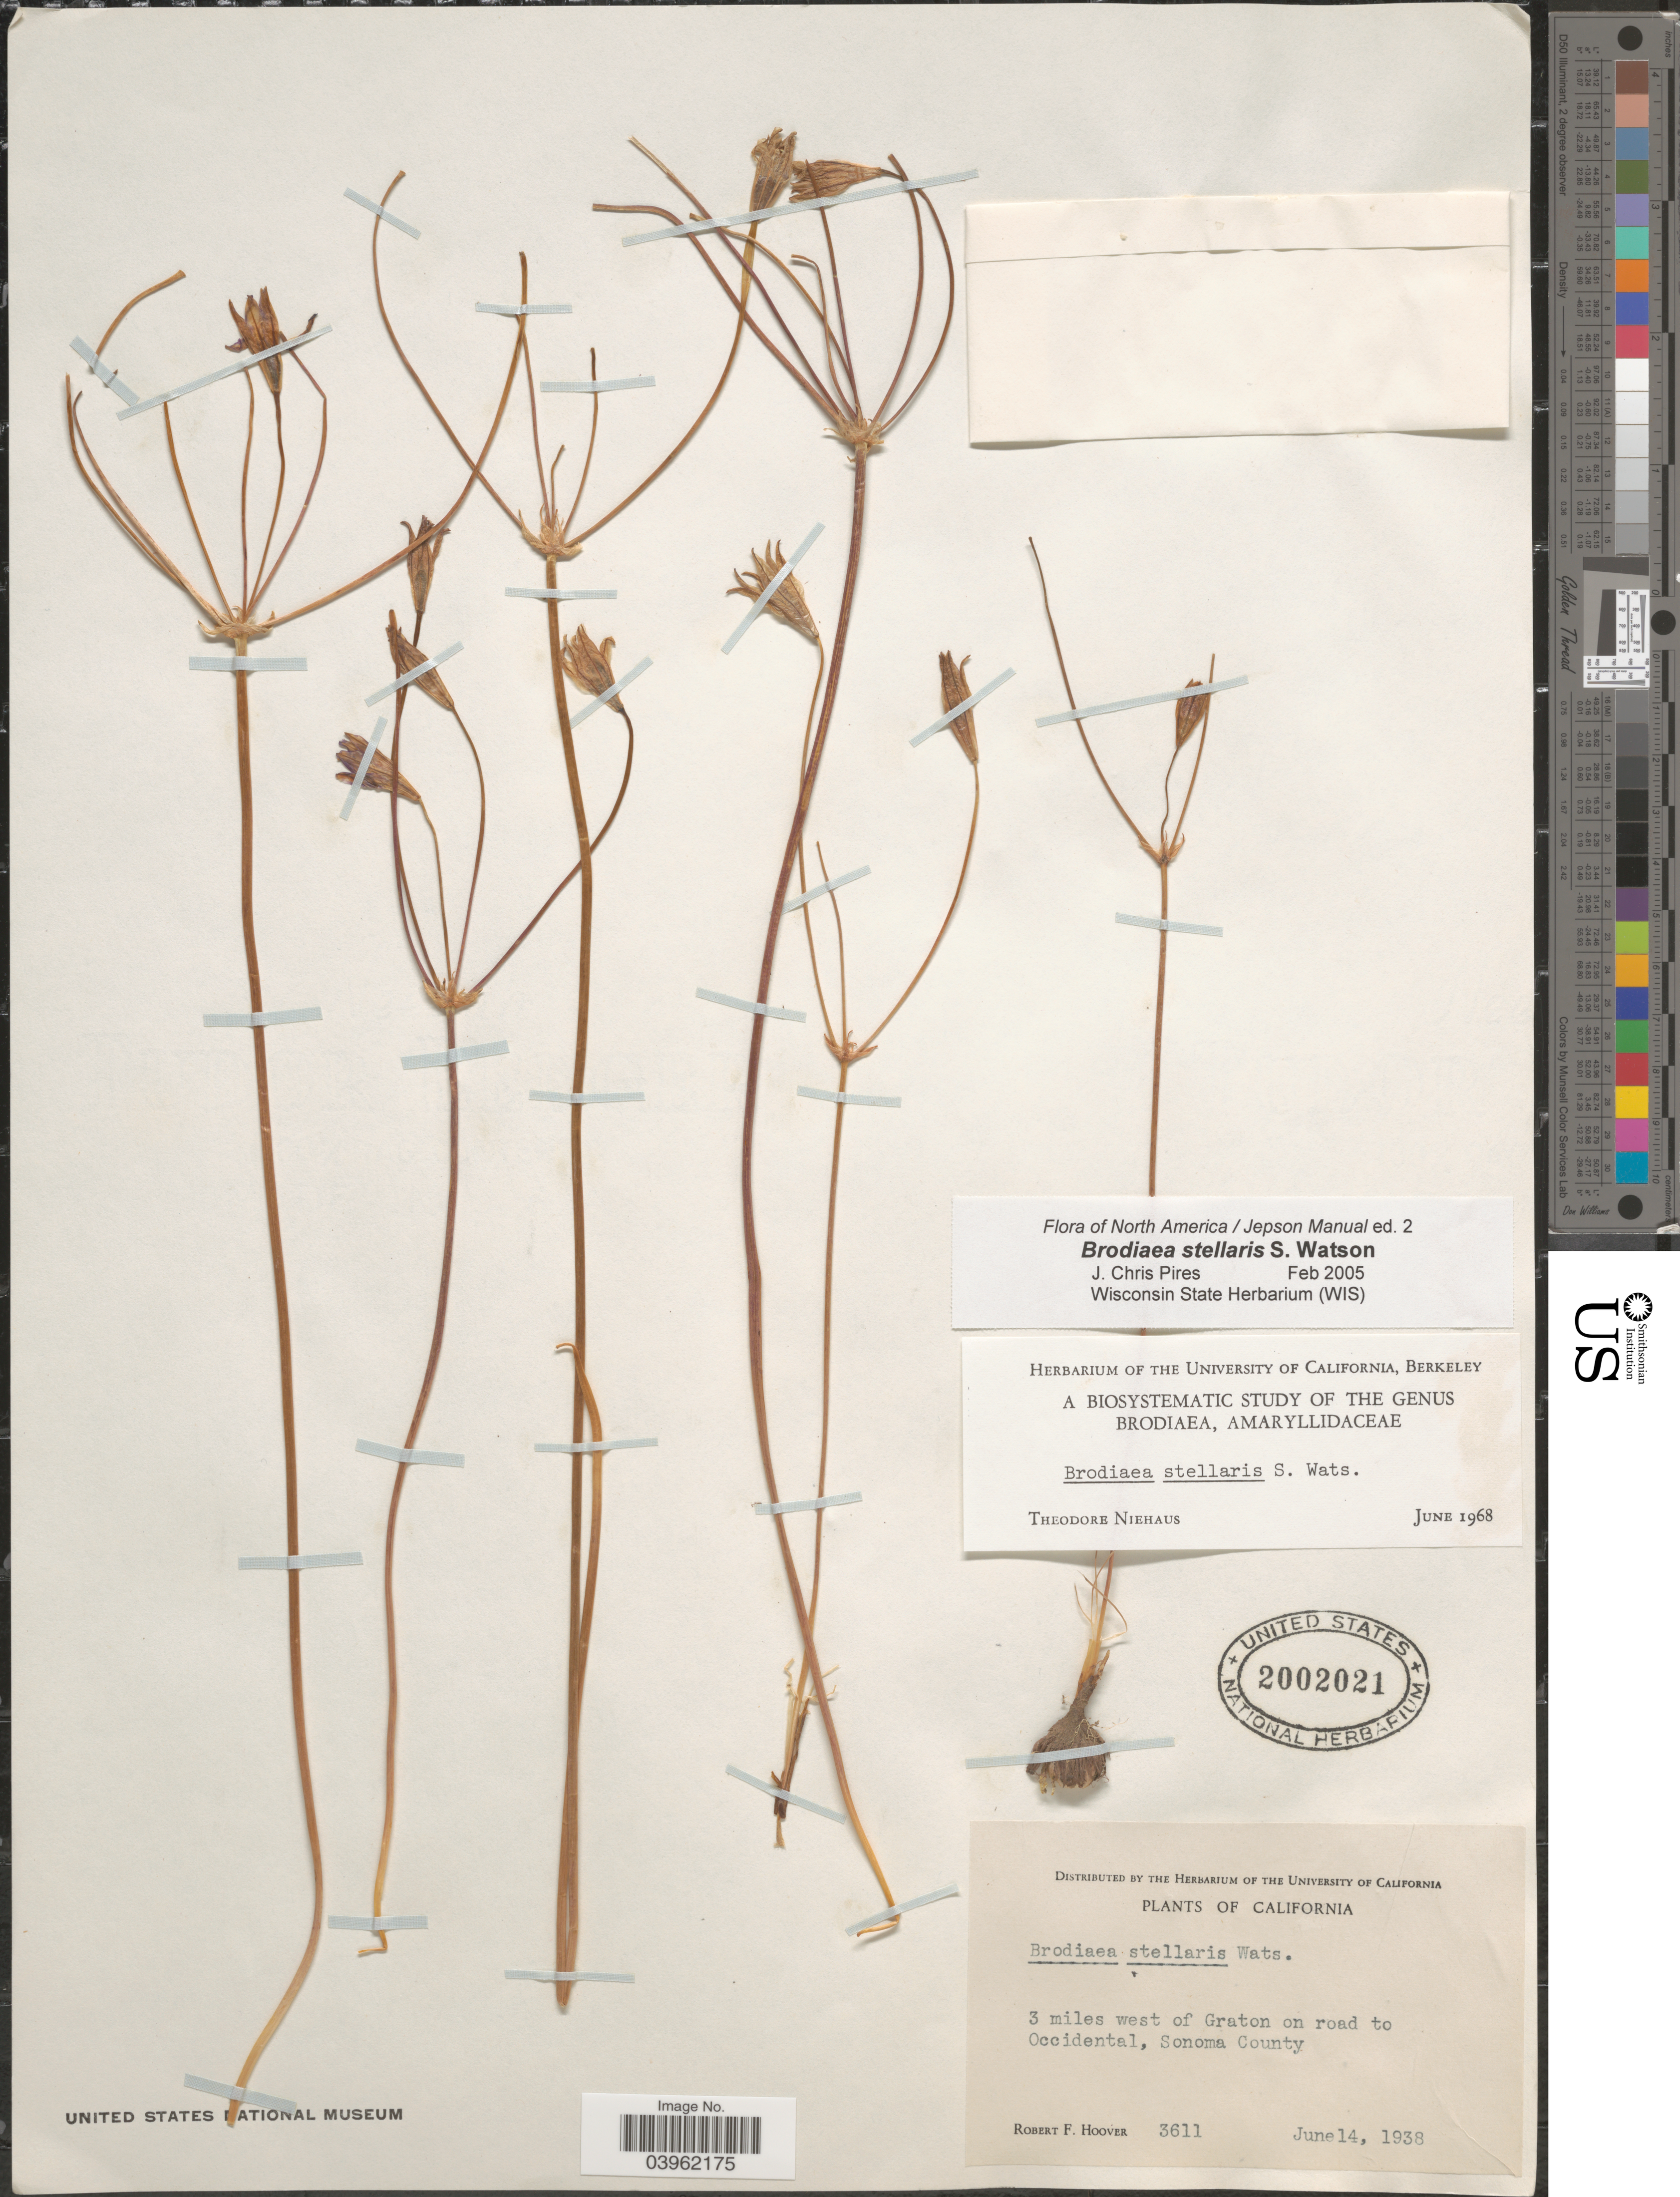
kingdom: Plantae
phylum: Tracheophyta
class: Liliopsida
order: Asparagales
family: Asparagaceae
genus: Brodiaea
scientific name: Brodiaea stellaris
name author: S. Watson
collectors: R. F. Hoover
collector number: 3611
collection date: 1938-06-14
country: United States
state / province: California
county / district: Sonoma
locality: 3 miles west of Graton on road to Occidental, Sonoma County.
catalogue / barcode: US 2002021